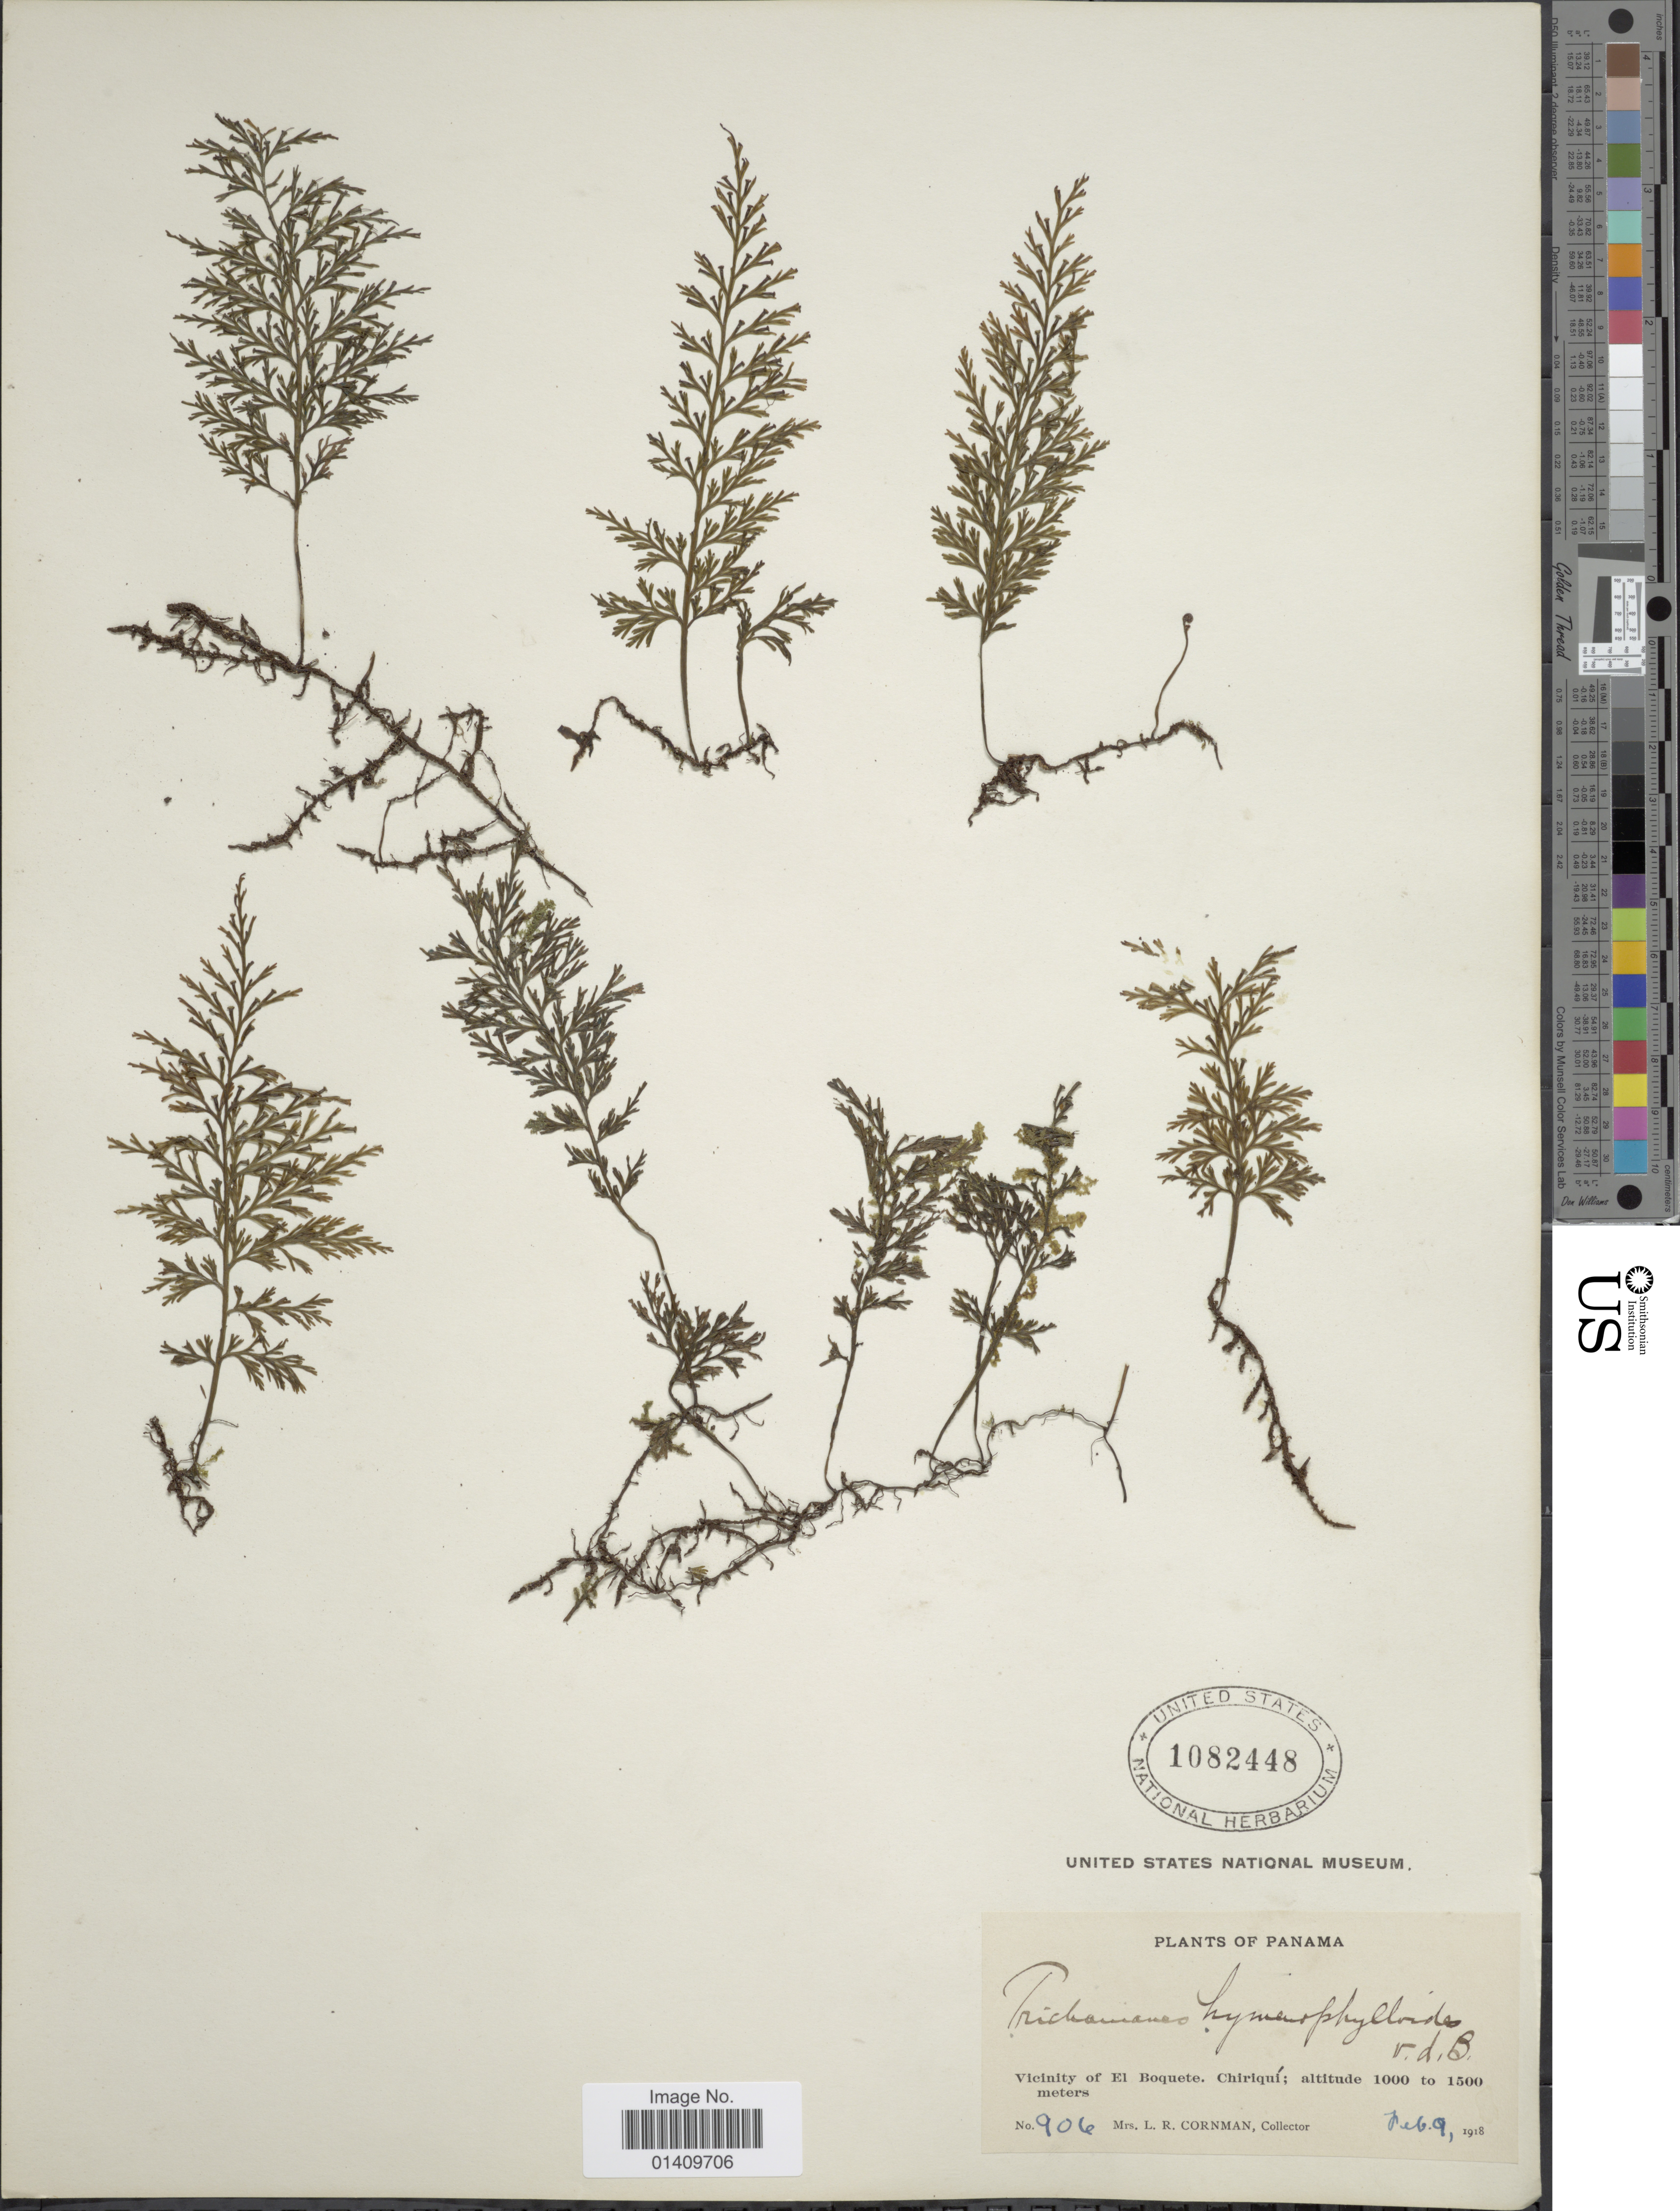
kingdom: Plantae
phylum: Tracheophyta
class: Polypodiopsida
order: Hymenophyllales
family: Hymenophyllaceae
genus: Polyphlebium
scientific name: Polyphlebium diaphanum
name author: (Kunth) Ebihara & Dubuisson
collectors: L. Cornman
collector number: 906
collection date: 1918-02-09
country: Panama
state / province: Chiriqui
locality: Vicinity of El Boquete Chiriqui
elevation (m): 1000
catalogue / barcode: US 1082448